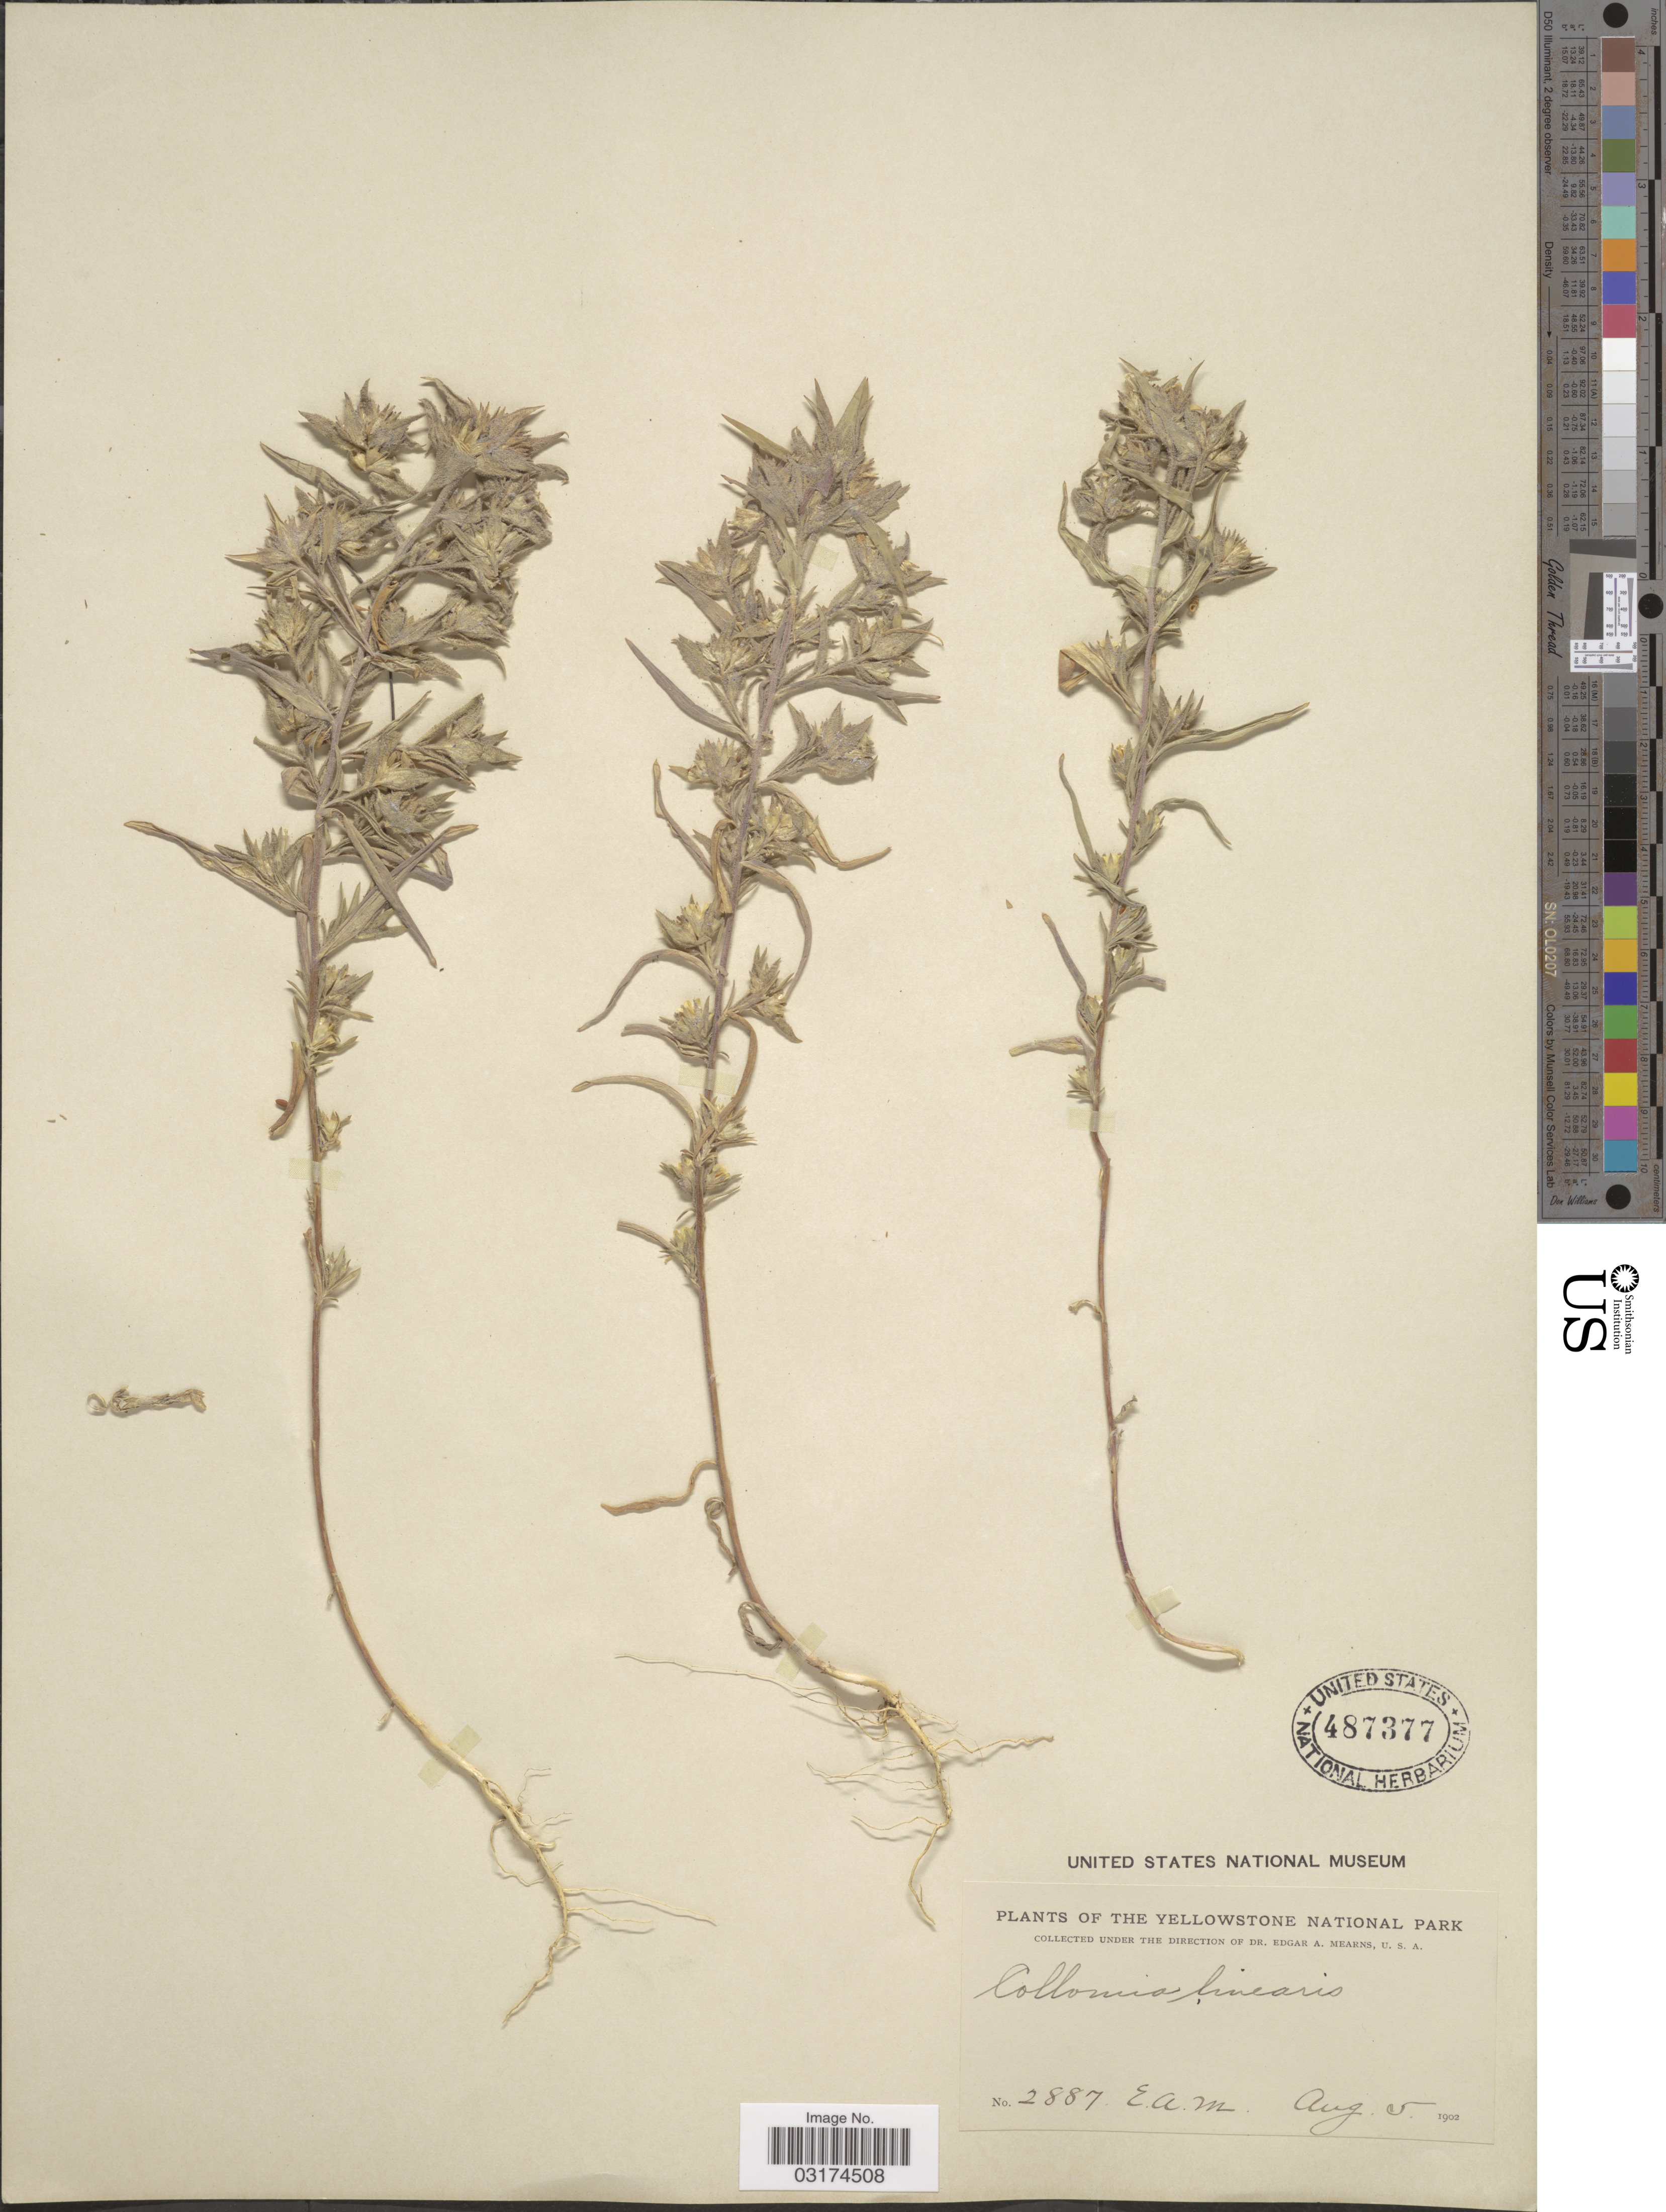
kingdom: Plantae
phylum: Tracheophyta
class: Magnoliopsida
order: Ericales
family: Polemoniaceae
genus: Collomia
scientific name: Collomia linearis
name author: Nutt.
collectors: E. A. Mearns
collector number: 2887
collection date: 1902-08-05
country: United States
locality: Yellowstone National Park.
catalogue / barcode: US 487377